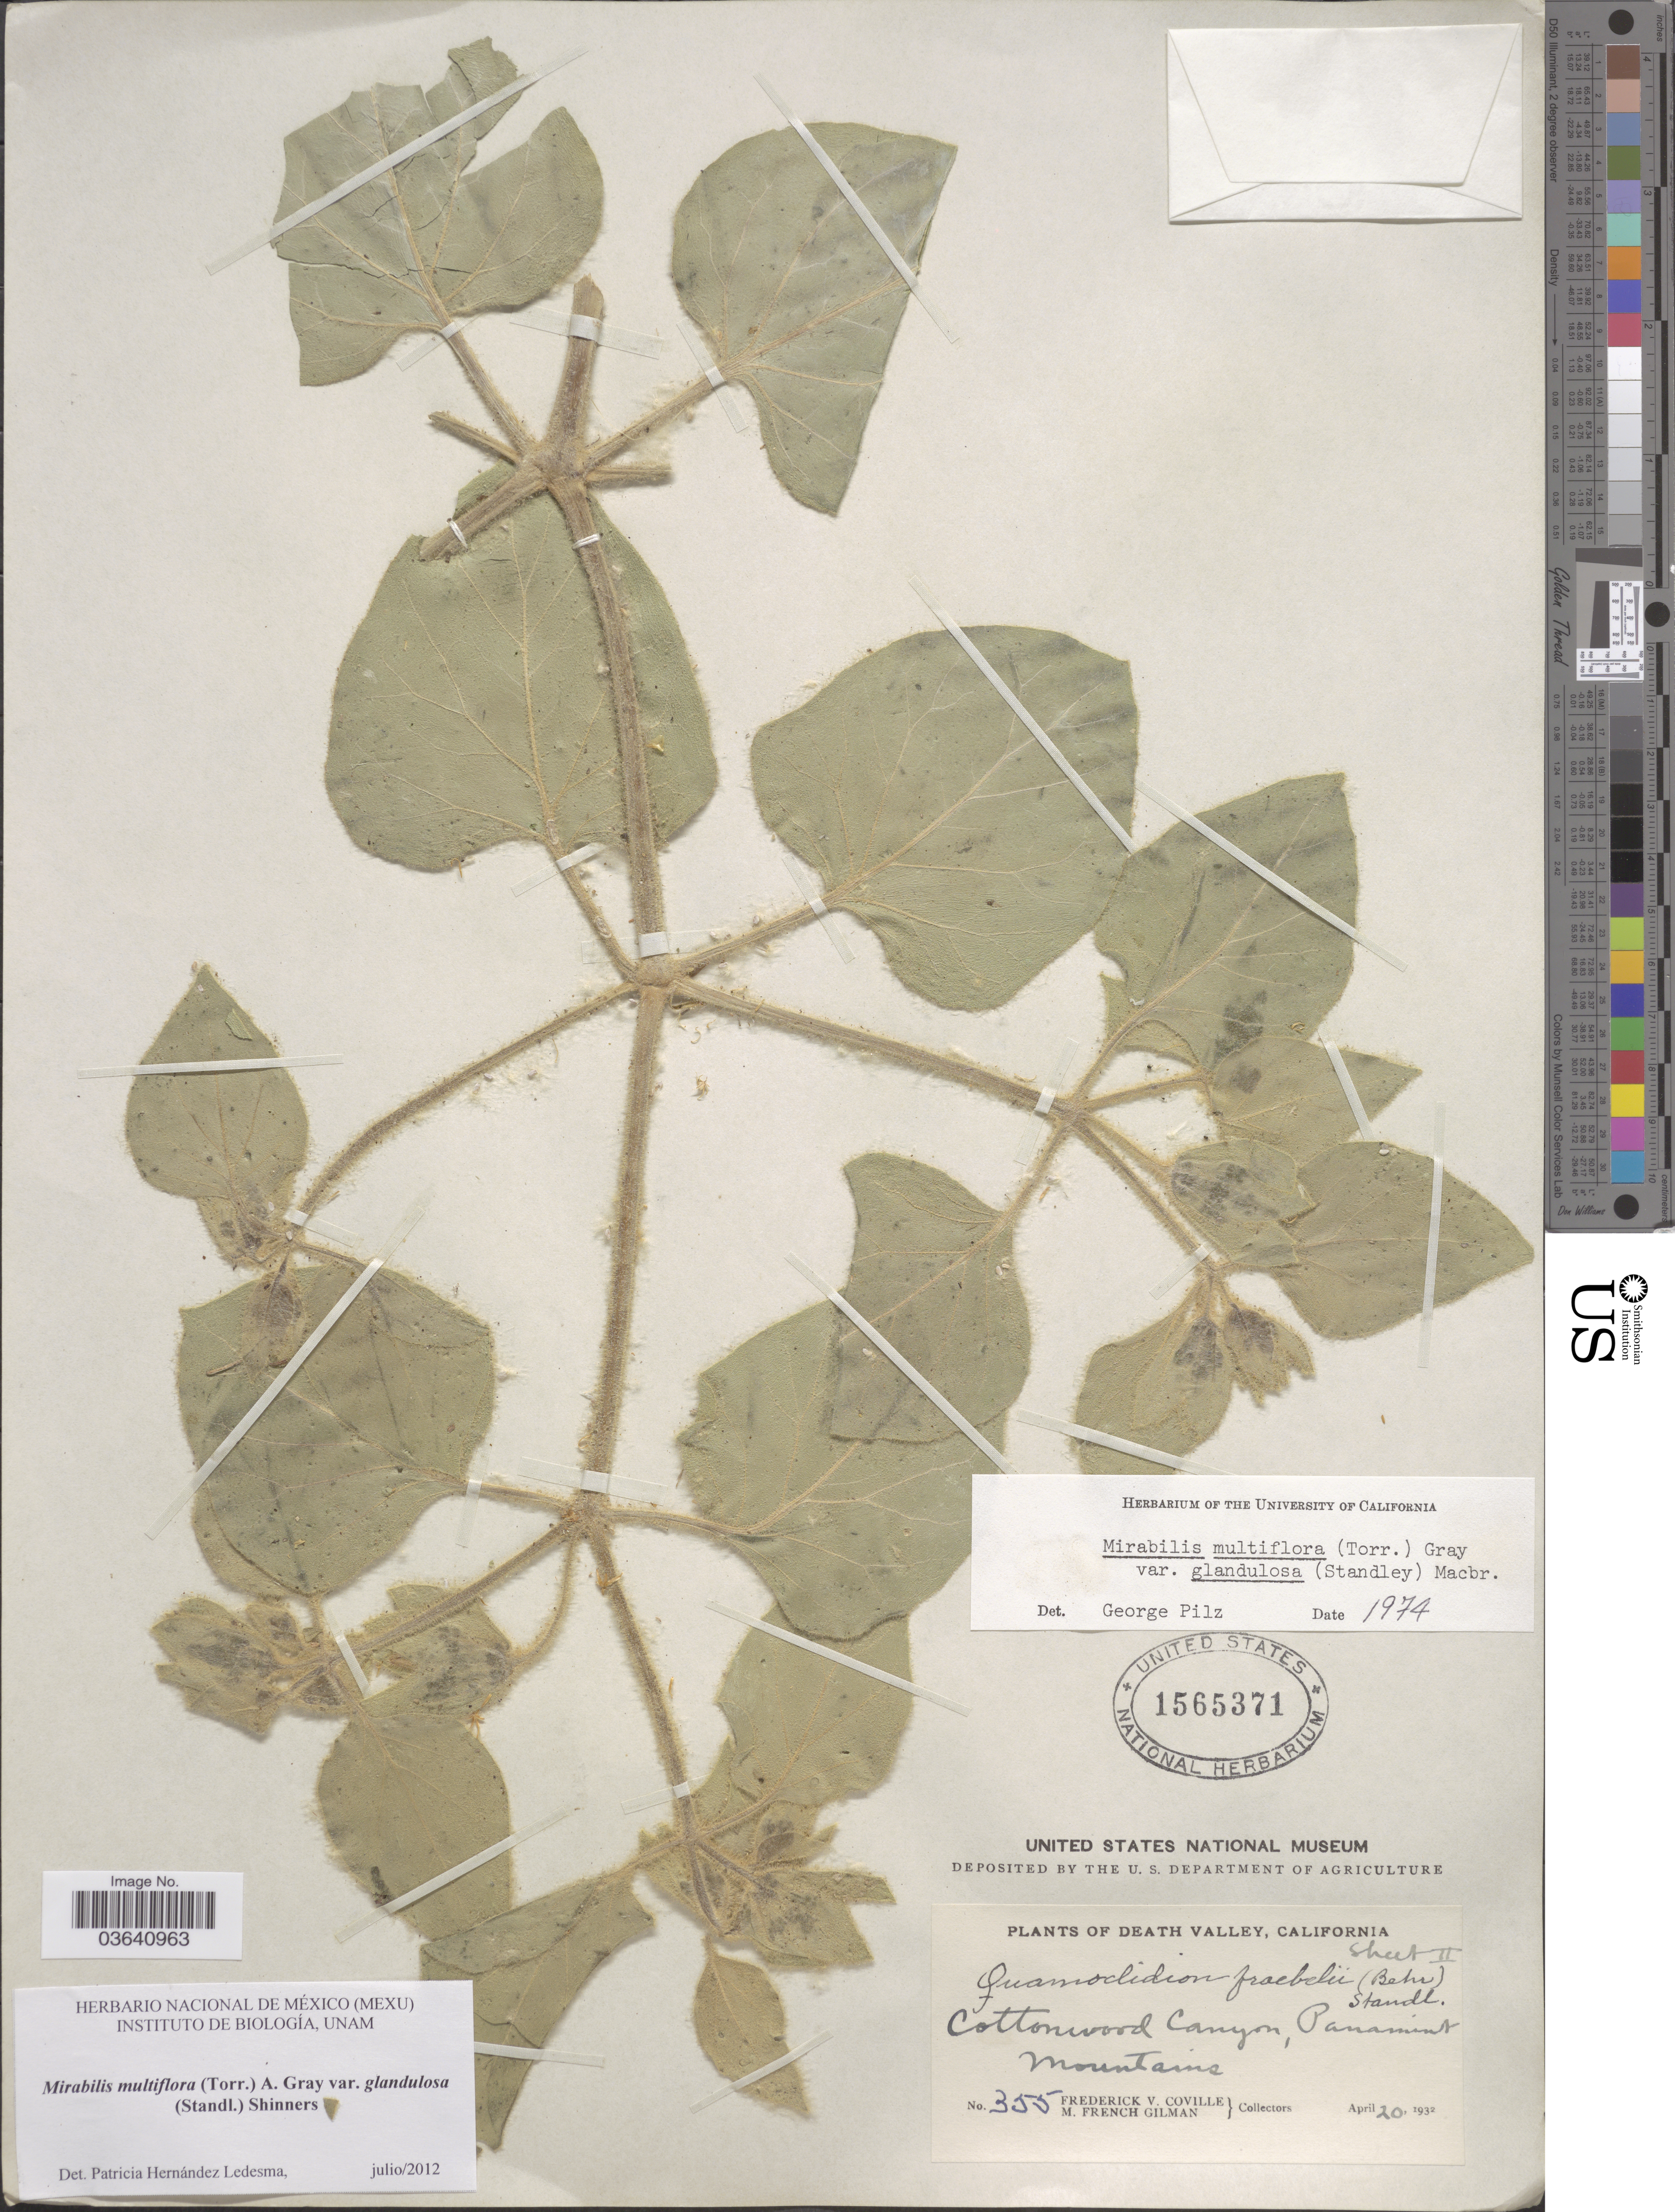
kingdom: Plantae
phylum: Tracheophyta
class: Magnoliopsida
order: Caryophyllales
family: Nyctaginaceae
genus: Mirabilis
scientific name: Mirabilis multiflora var. glandulosa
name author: (Standl.) J.F. Macbr.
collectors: F. V. Coville & M. F. Gilman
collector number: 355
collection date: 1932-04-20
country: United States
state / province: California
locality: Death Valley. Cottonwood Canyon, Panamint Mountains.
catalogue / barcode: US 1565371